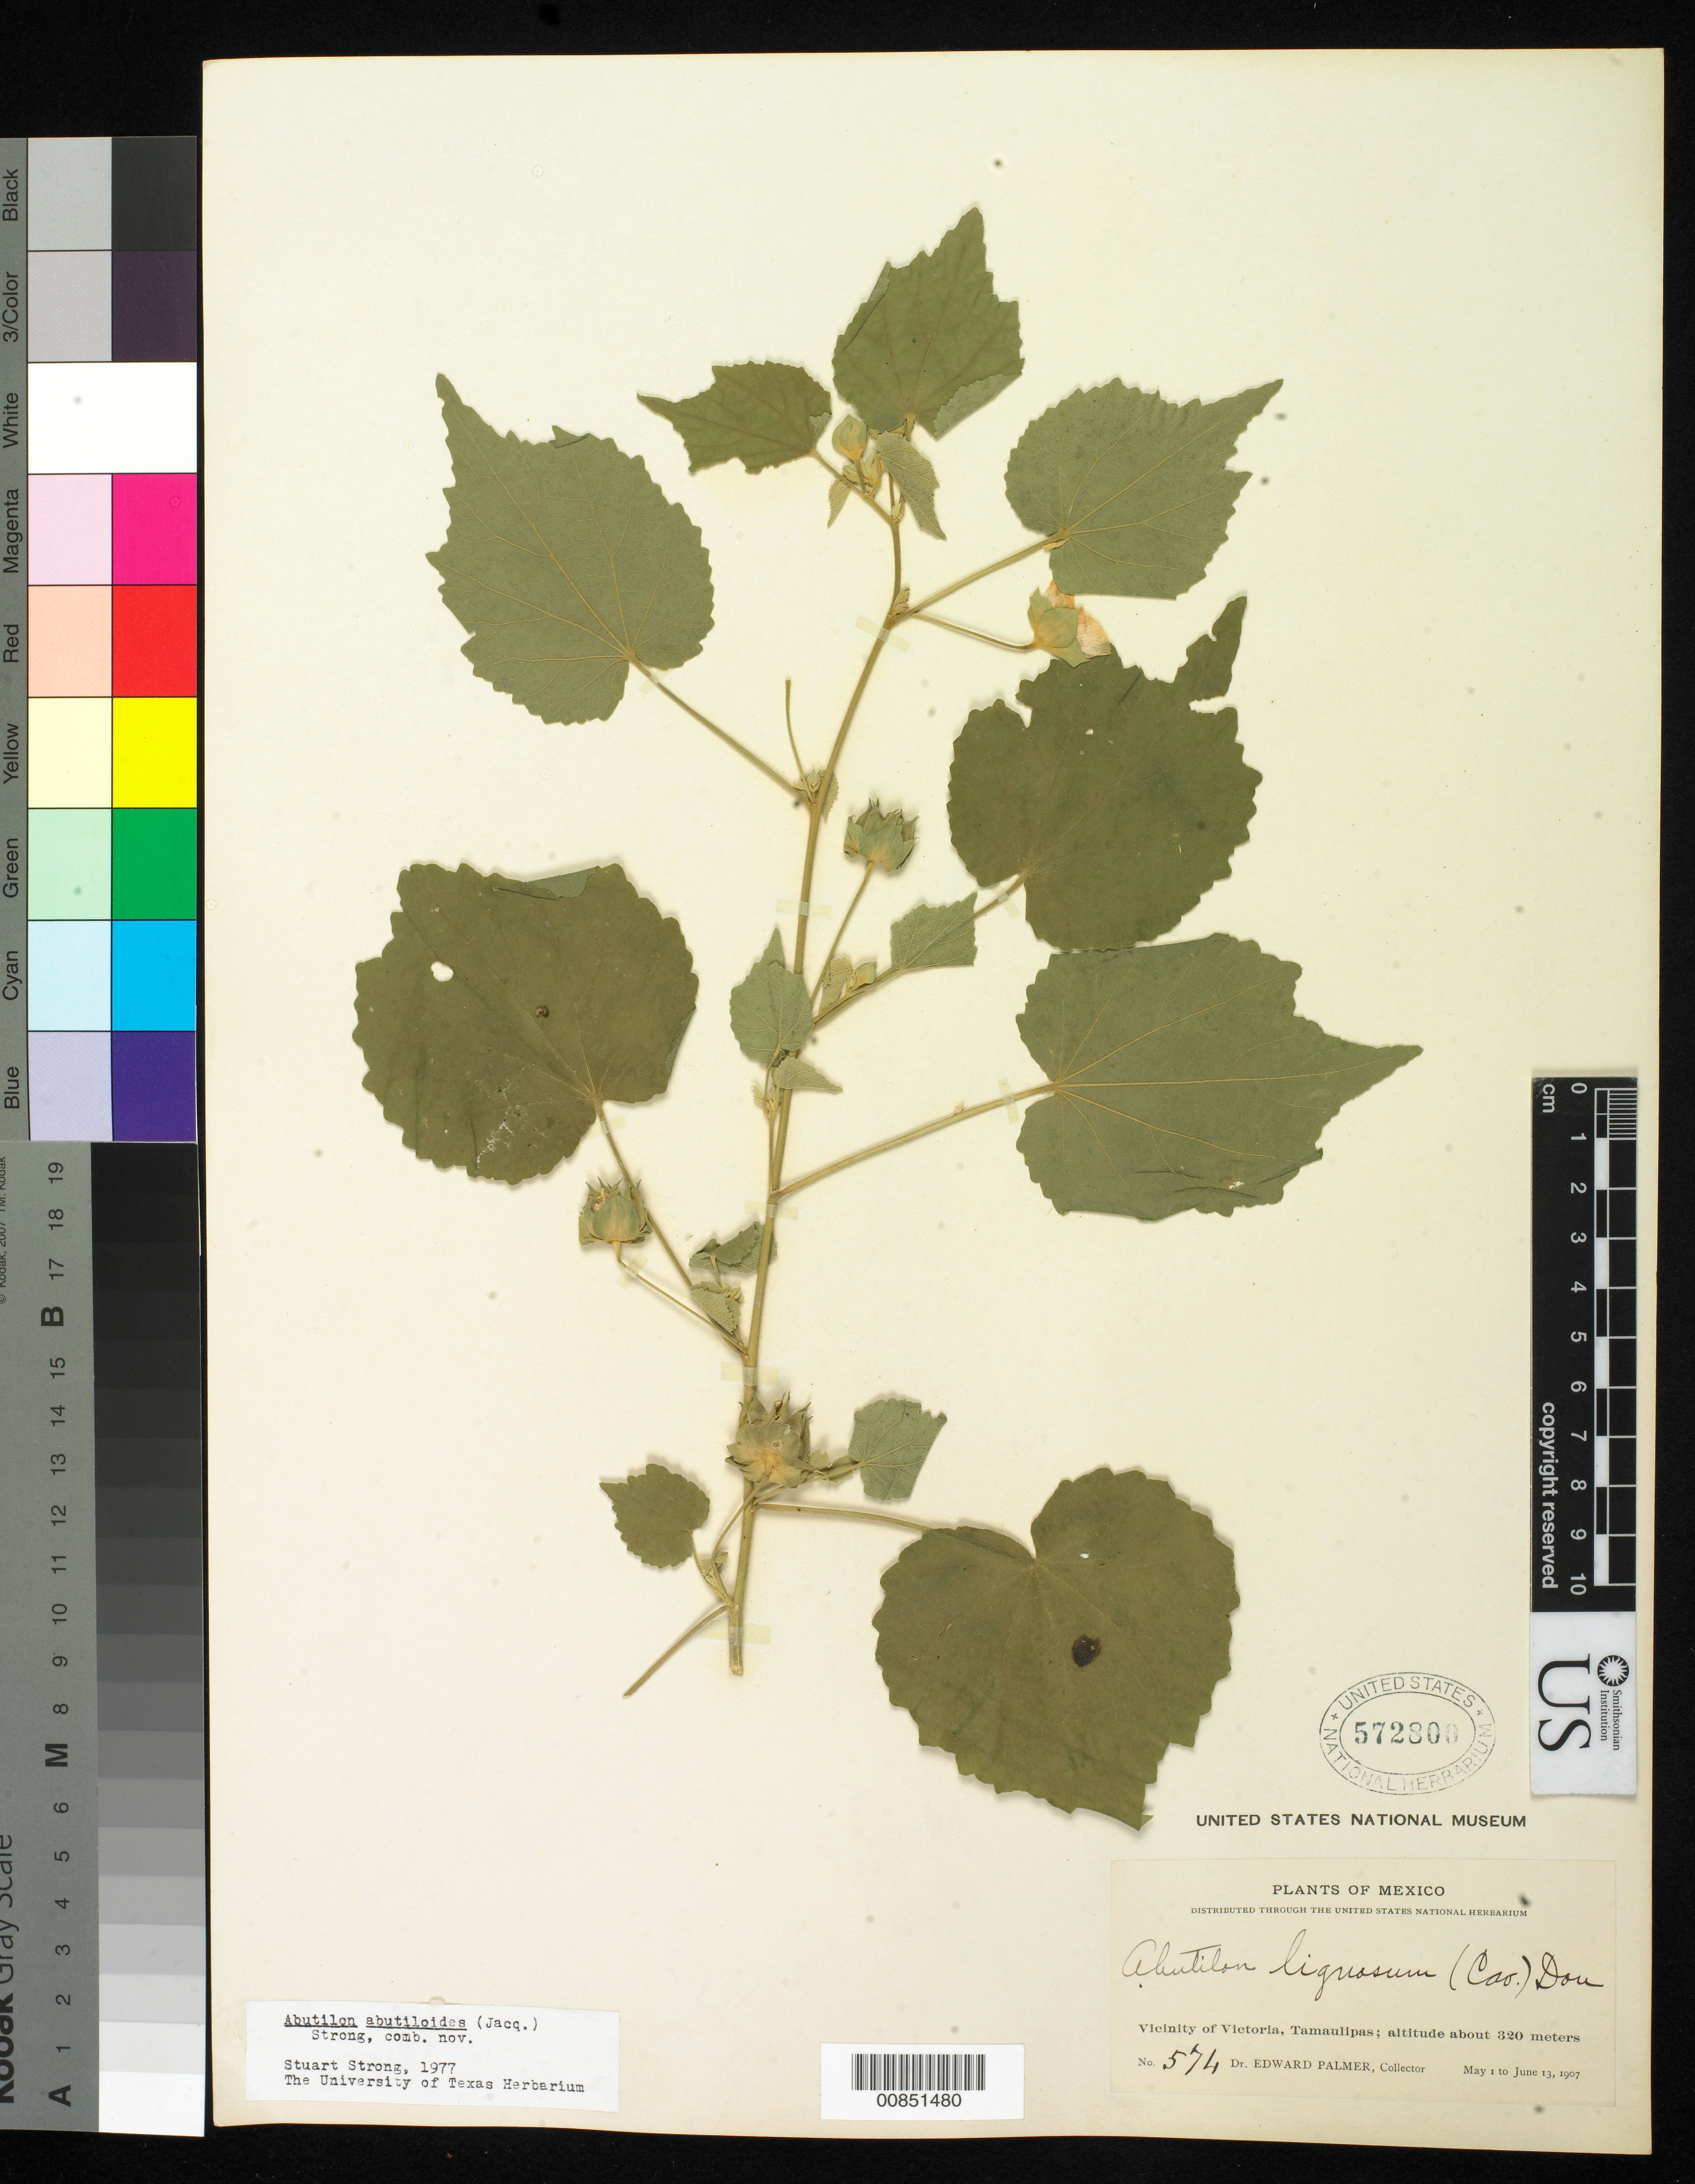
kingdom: Plantae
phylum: Tracheophyta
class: Magnoliopsida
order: Malvales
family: Malvaceae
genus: Abutilon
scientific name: Abutilon abutiloides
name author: (Jacq.) Garcke ex Hochr.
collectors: E. Palmer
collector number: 574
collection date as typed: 01 May 1907 to 13 Jun 1907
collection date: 1907-05-01/1907-06-13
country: Mexico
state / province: Tamaulipas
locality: Vicinity of Victoria.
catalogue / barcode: US 572800